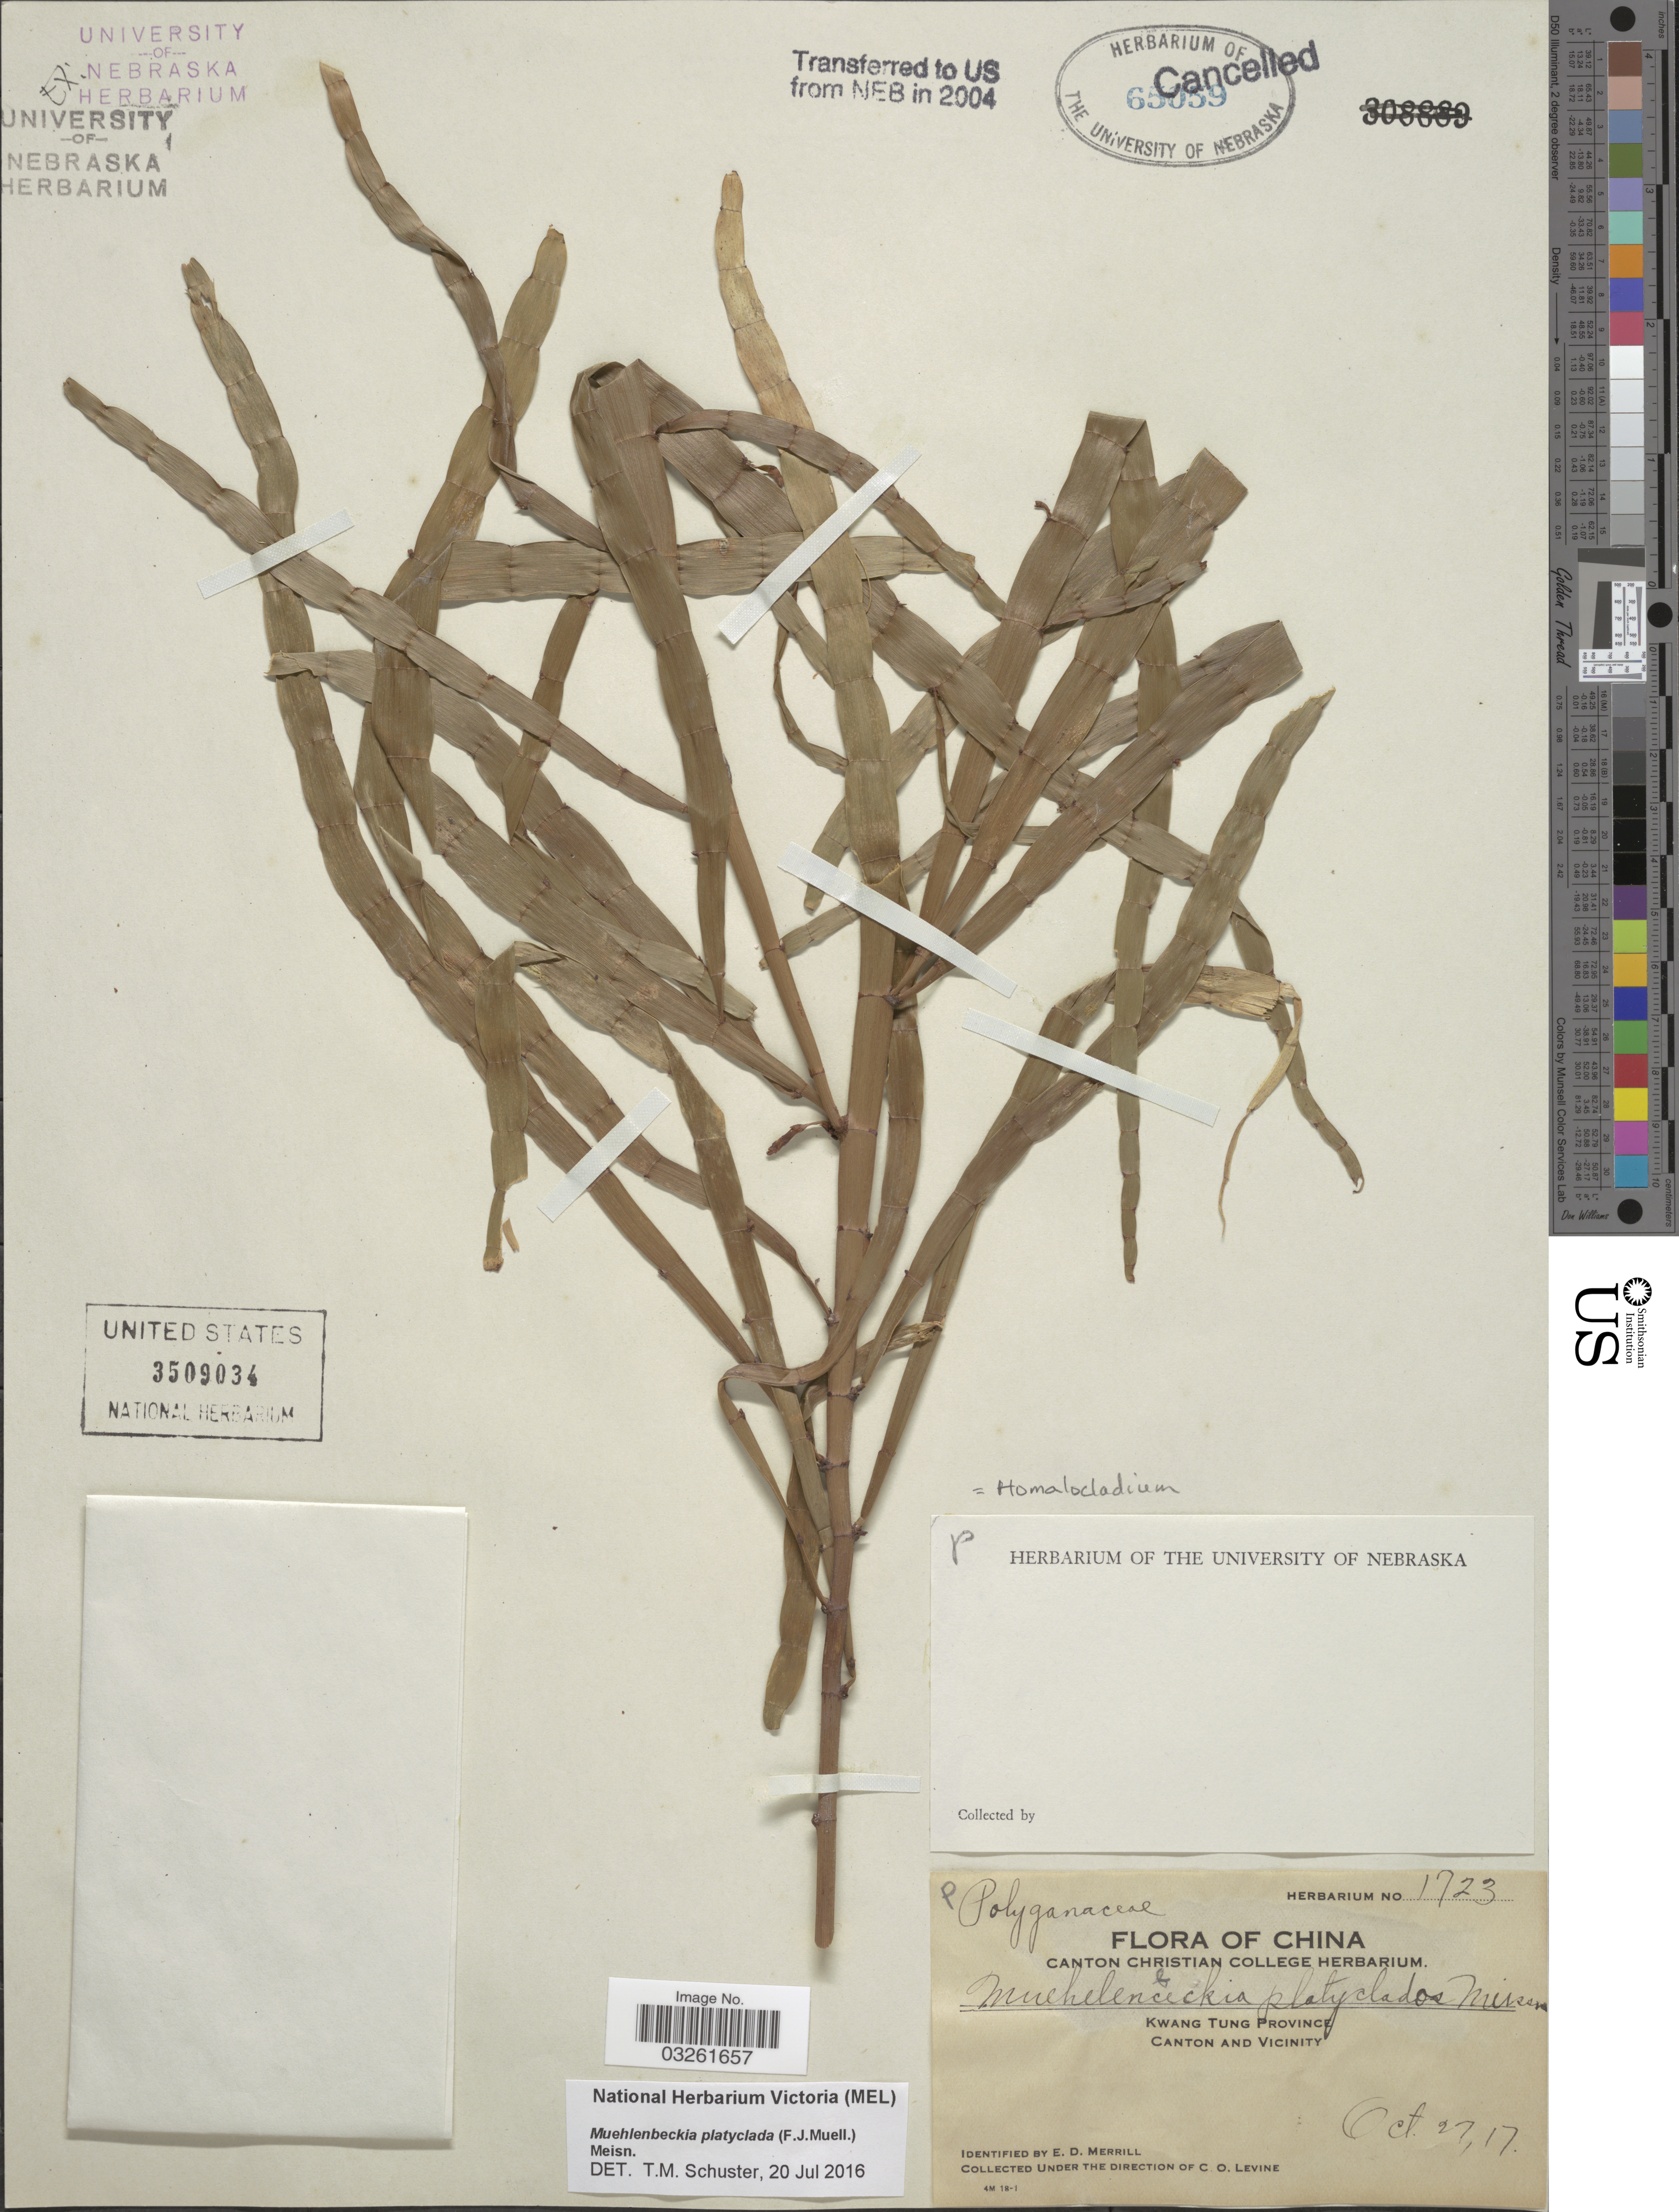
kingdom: Plantae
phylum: Tracheophyta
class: Magnoliopsida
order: Caryophyllales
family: Polygonaceae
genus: Muehlenbeckia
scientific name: Muehlenbeckia platyclada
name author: (F. Muell.) Meisn.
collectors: E. D. Merrill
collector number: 1723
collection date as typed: Transcribed d/m/y: 27/10/17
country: China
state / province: Guangdong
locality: Kwang Tung Province, Canton and vicinity.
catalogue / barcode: US 3509034